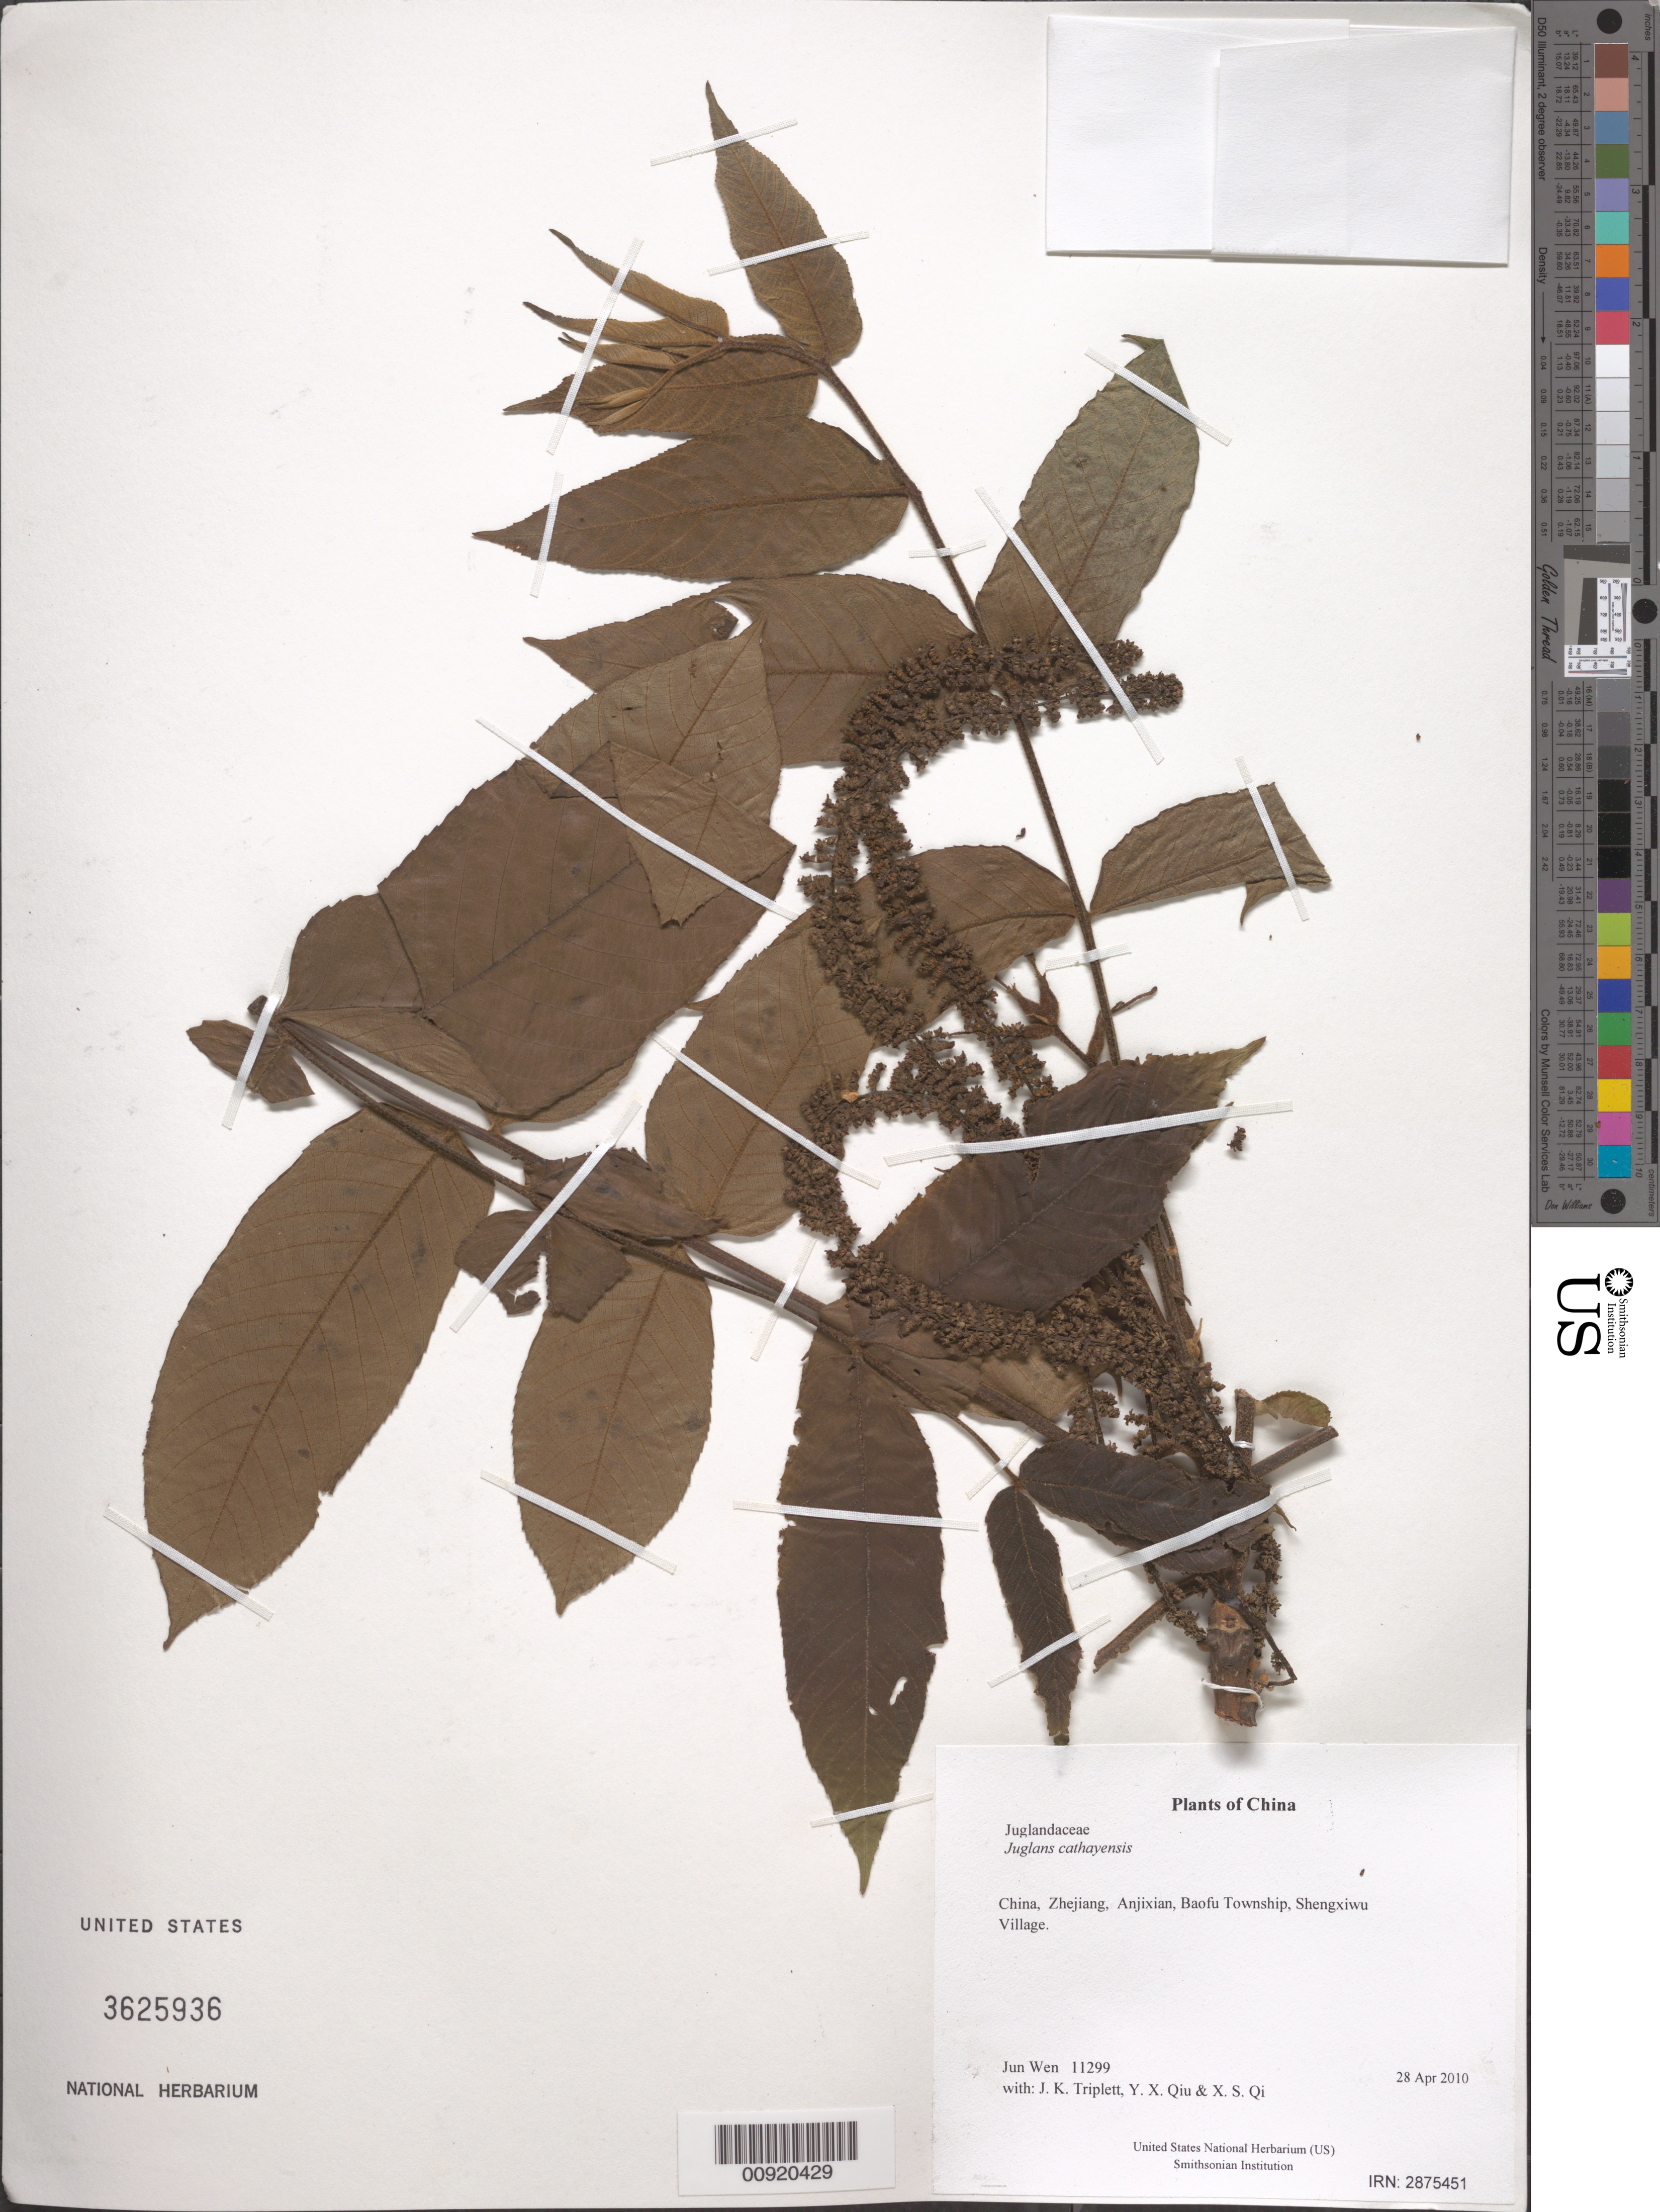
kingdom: Plantae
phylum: Tracheophyta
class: Magnoliopsida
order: Fagales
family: Juglandaceae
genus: Juglans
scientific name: Juglans cathayensis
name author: Dode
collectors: J. Wen, J. K. Triplett, Y. X. Qiu & X. S. Qi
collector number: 11299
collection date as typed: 28 Apr 2010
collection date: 2010-04-28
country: China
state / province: Zhejiang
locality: Anjixian, Baofu Township, Shengxiwu Village.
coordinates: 30 23.976 N, 119 26.441 E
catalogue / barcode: US 3625936